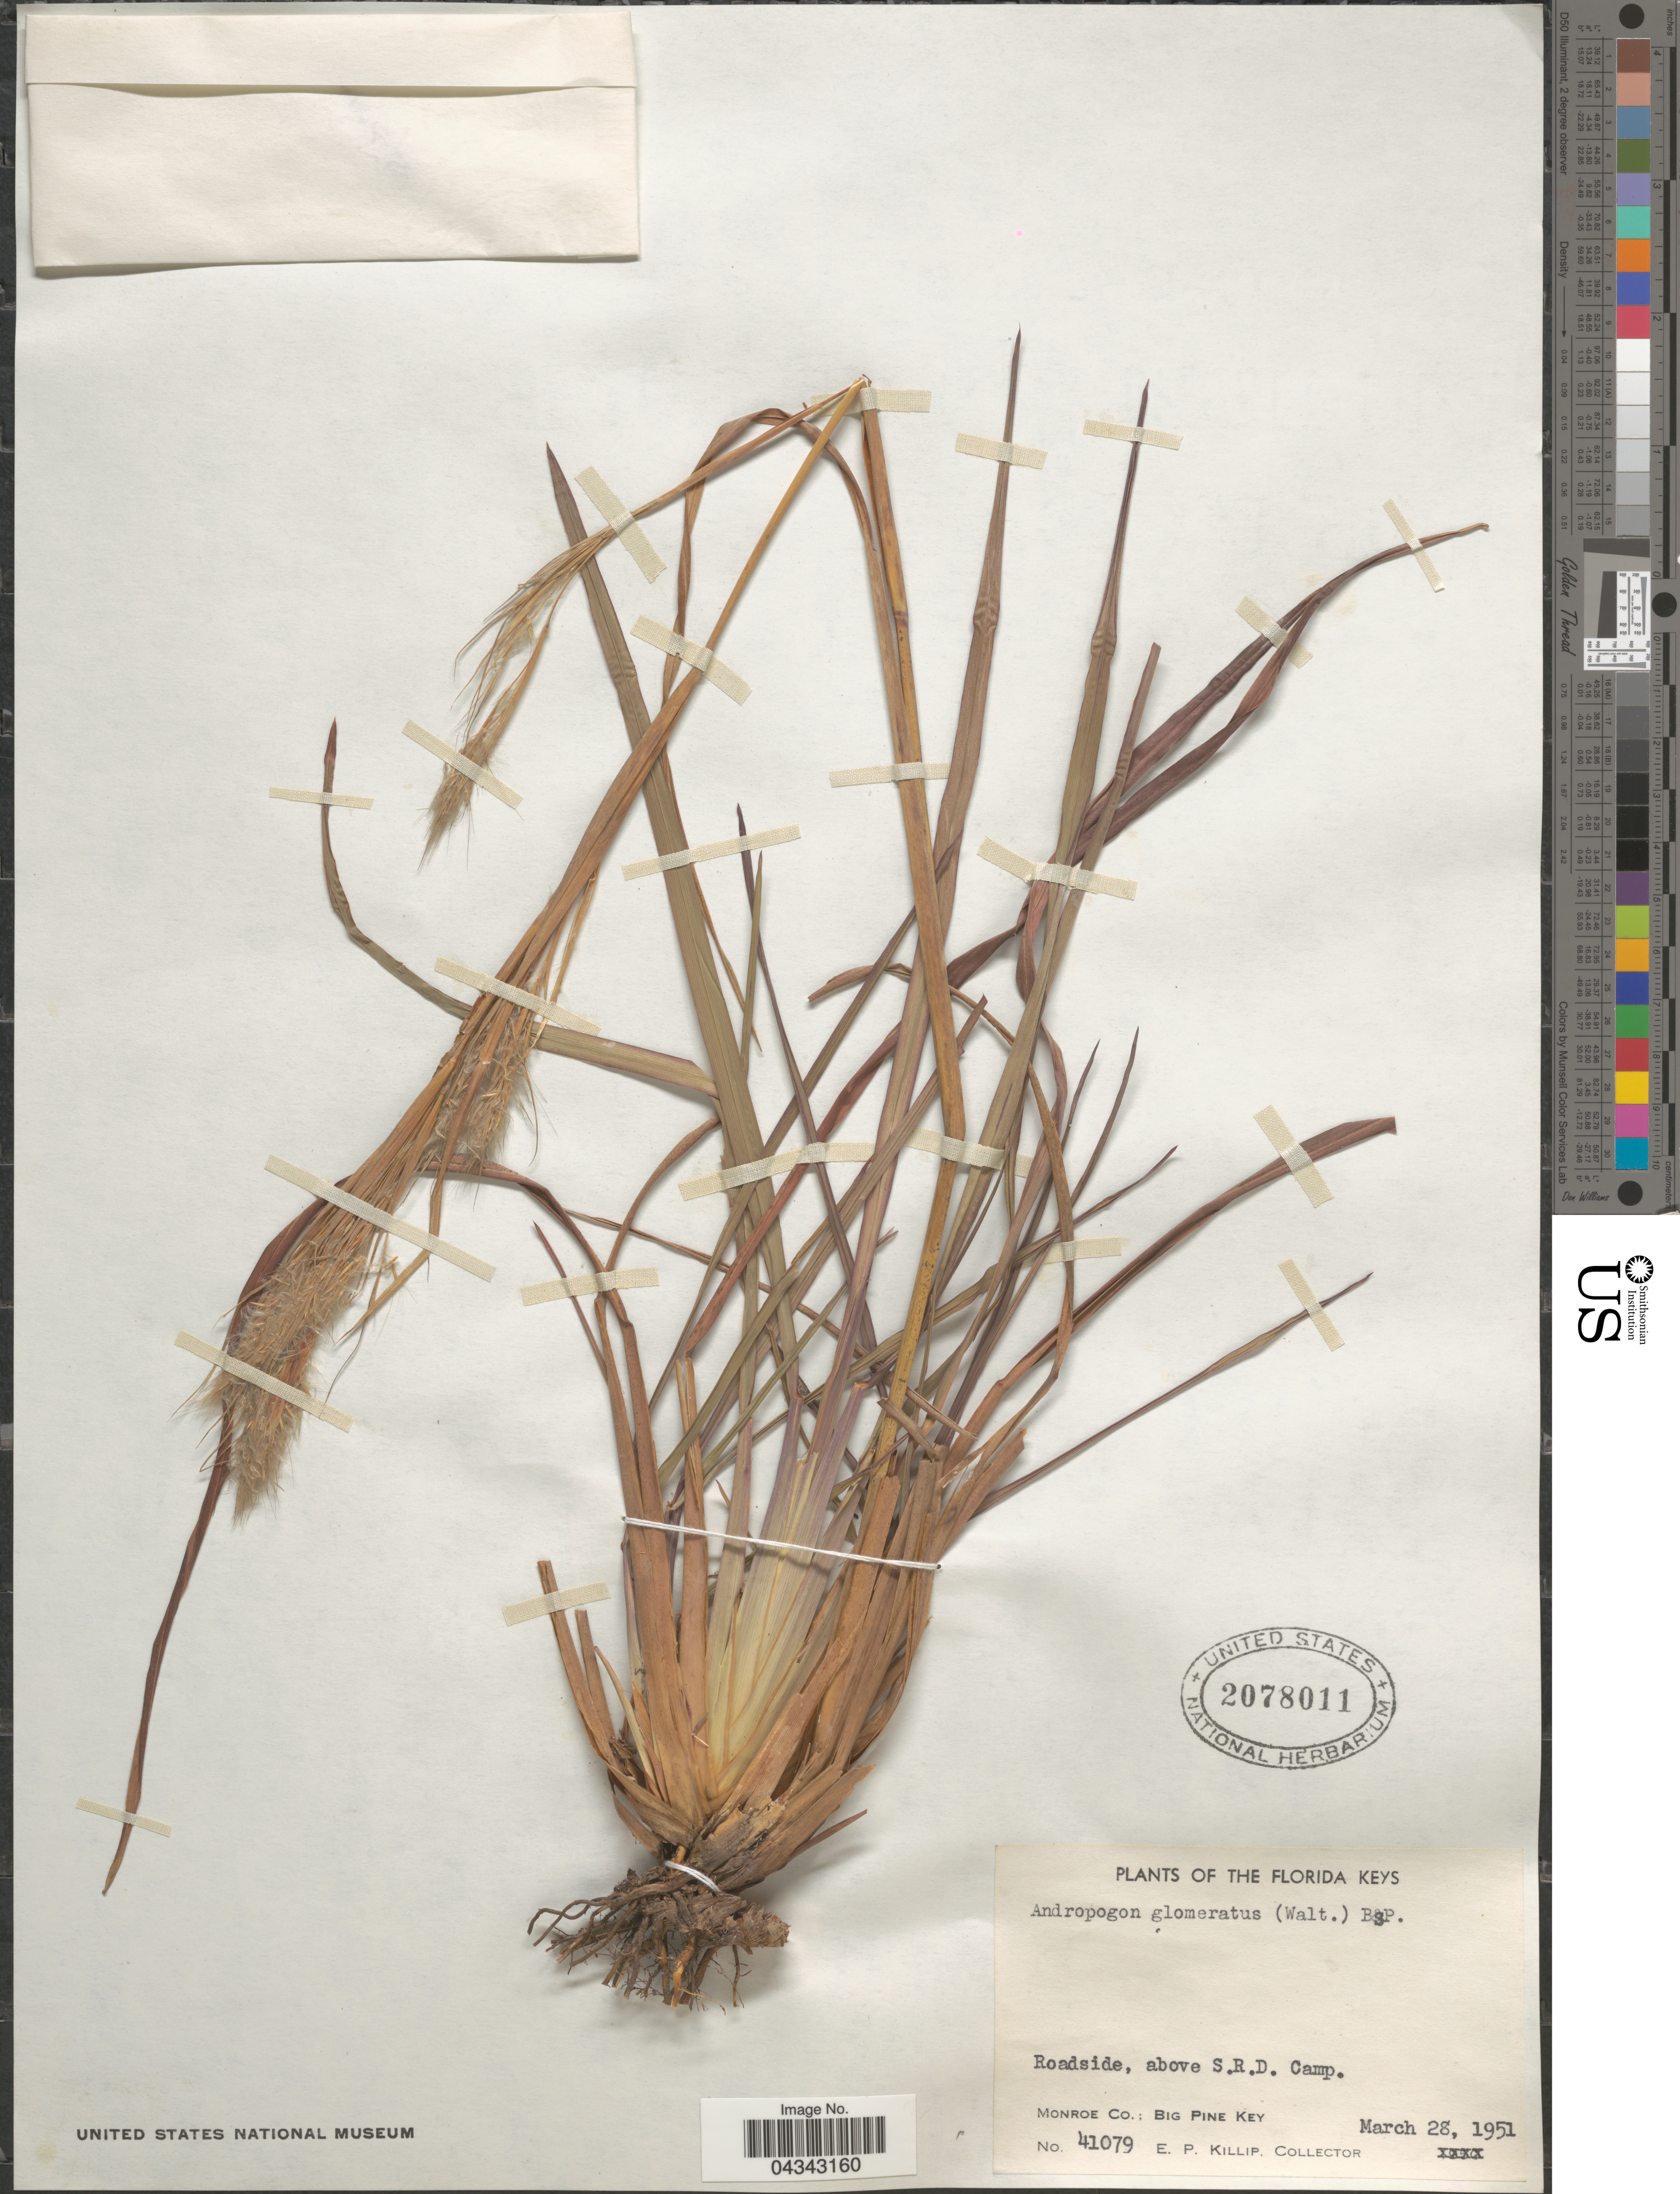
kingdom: Plantae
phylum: Tracheophyta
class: Liliopsida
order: Poales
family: Poaceae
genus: Andropogon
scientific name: Andropogon glomeratus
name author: (Walter) Britton, Stearns & Poggenb.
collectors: E. P. Killip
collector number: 41079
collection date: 1951-03-28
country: United States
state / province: Florida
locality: The Florida Keys. Roadside, above S.R.D. Camp. Monroe Co.: Big Pine Key.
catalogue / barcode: US 2078011